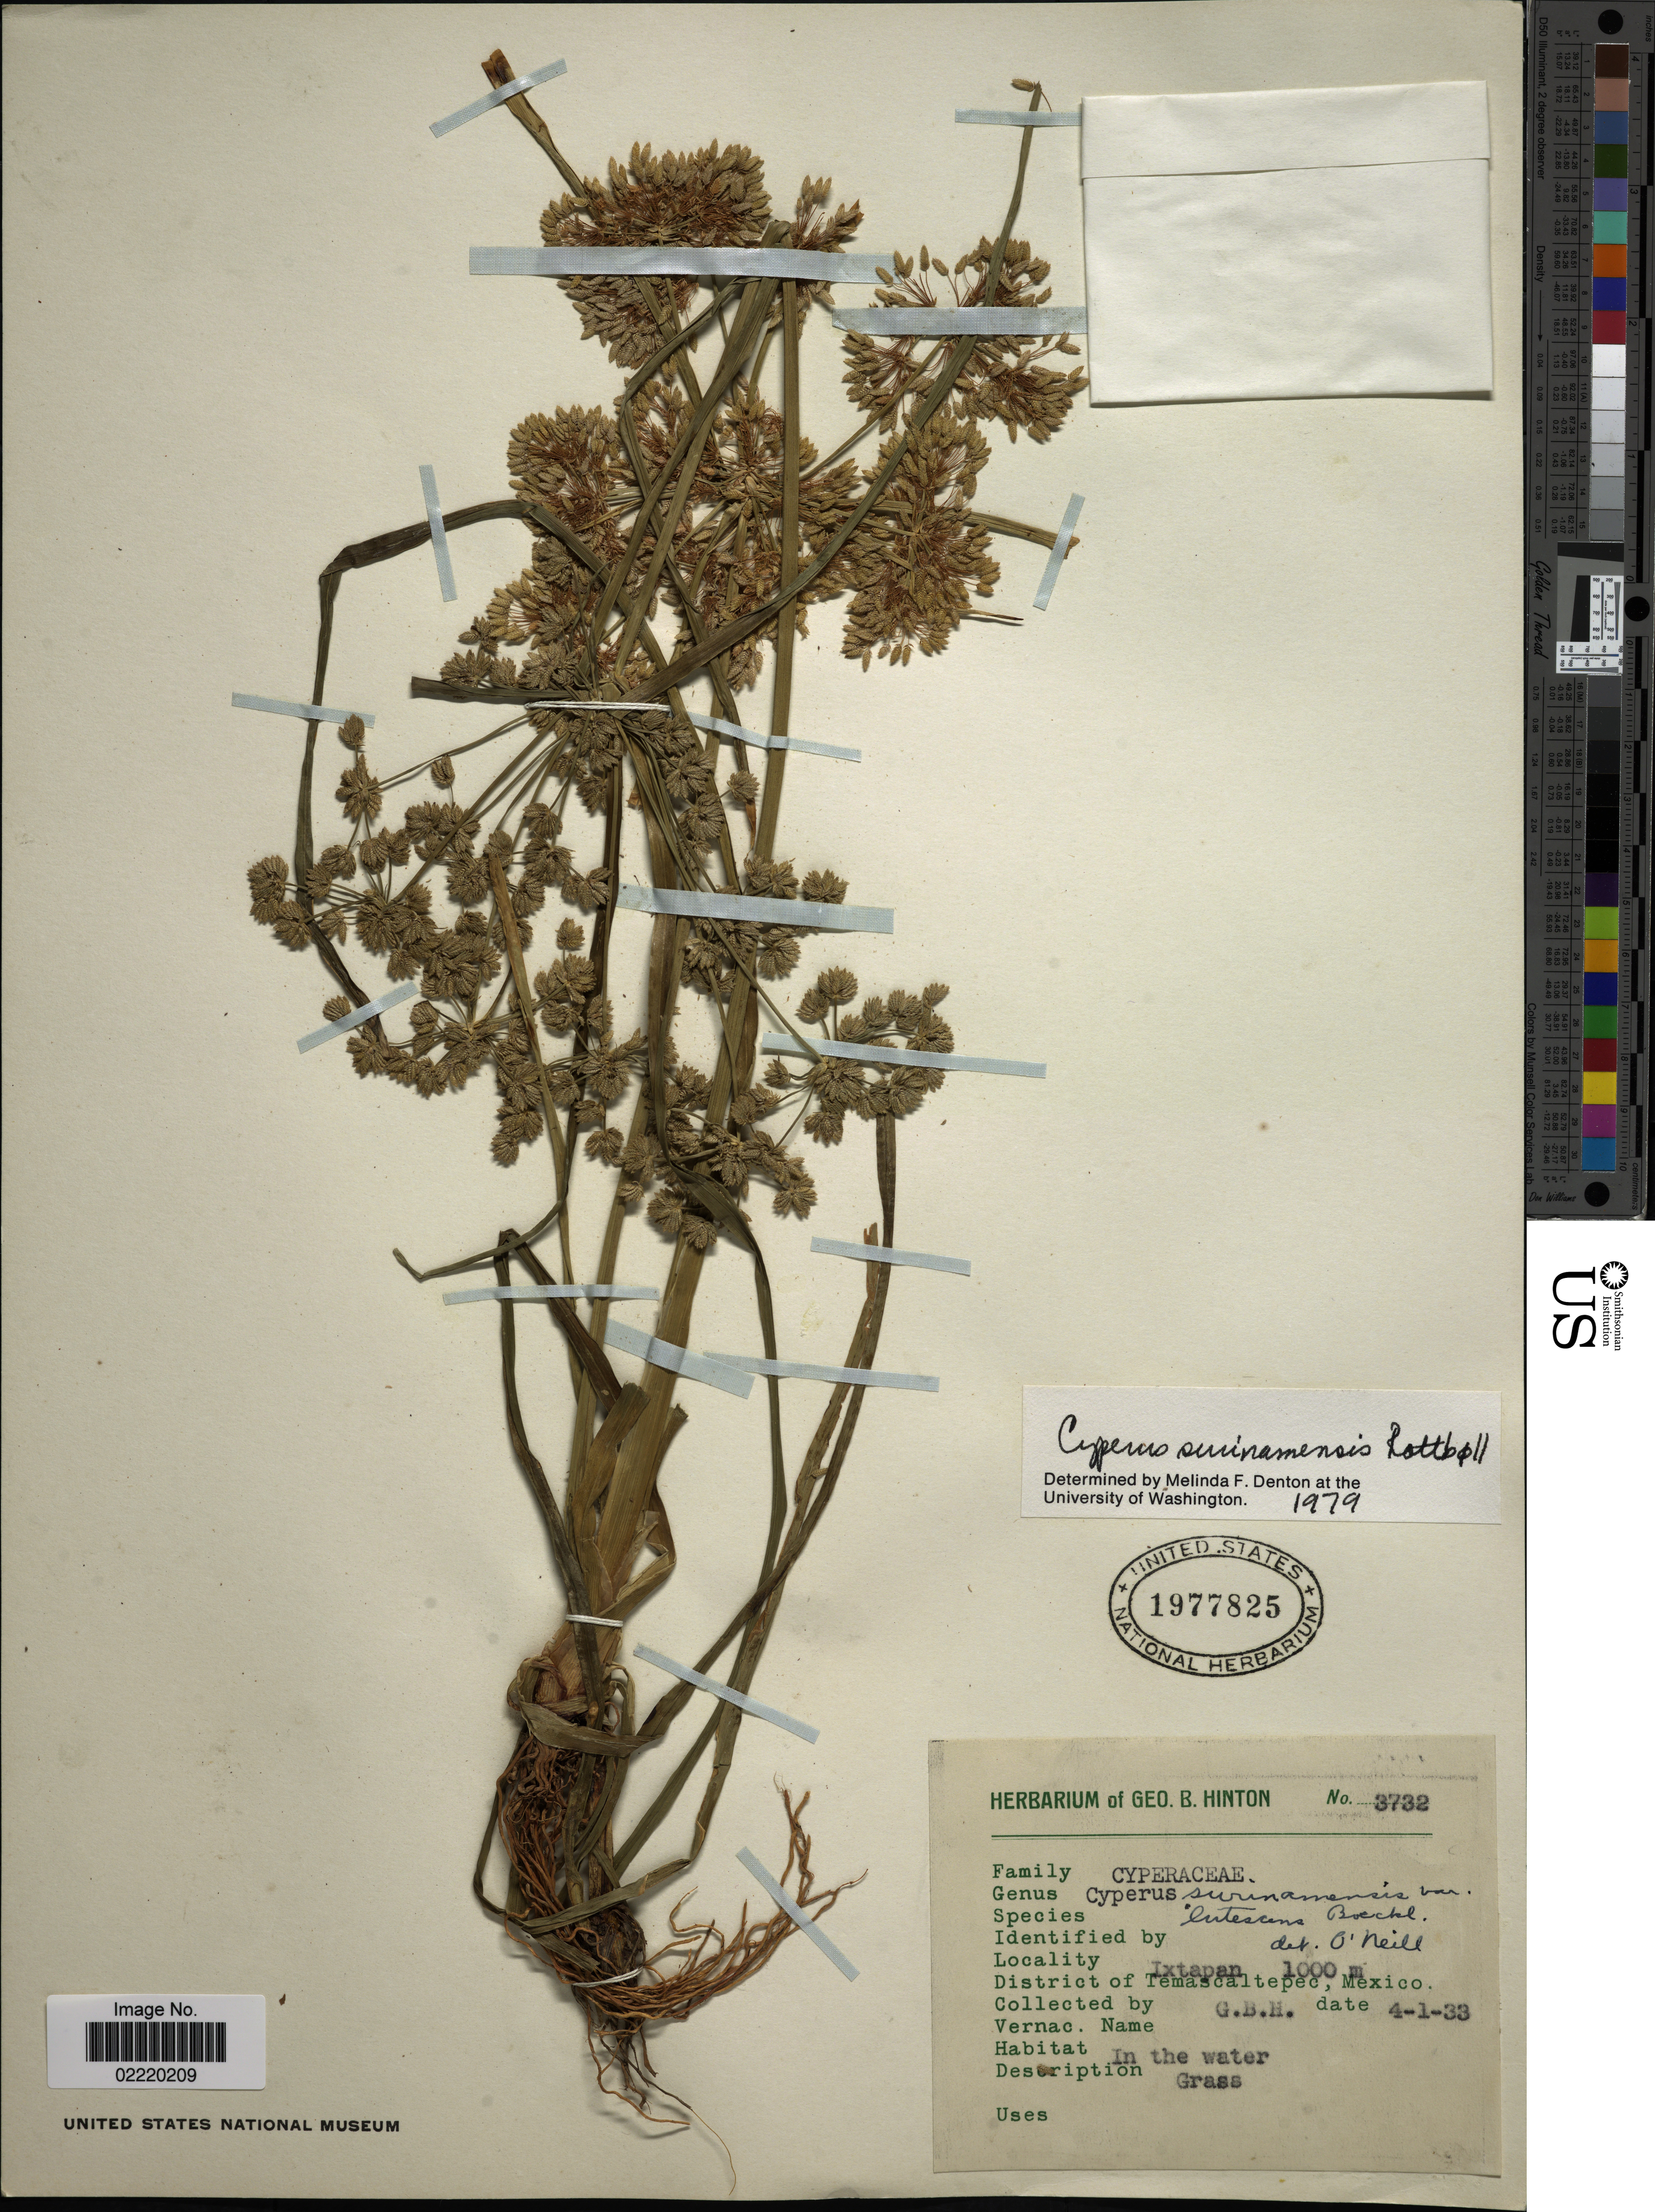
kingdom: Plantae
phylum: Tracheophyta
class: Liliopsida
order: Poales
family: Cyperaceae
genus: Cyperus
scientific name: Cyperus surinamensis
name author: Rottb.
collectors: G. B. Hinton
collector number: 3732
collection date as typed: Transcribed d/m/y: 1/4/33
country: Mexico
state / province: México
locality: Ixtapan, District of Temascaltepec, Mexico.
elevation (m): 1000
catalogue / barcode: US 1977825